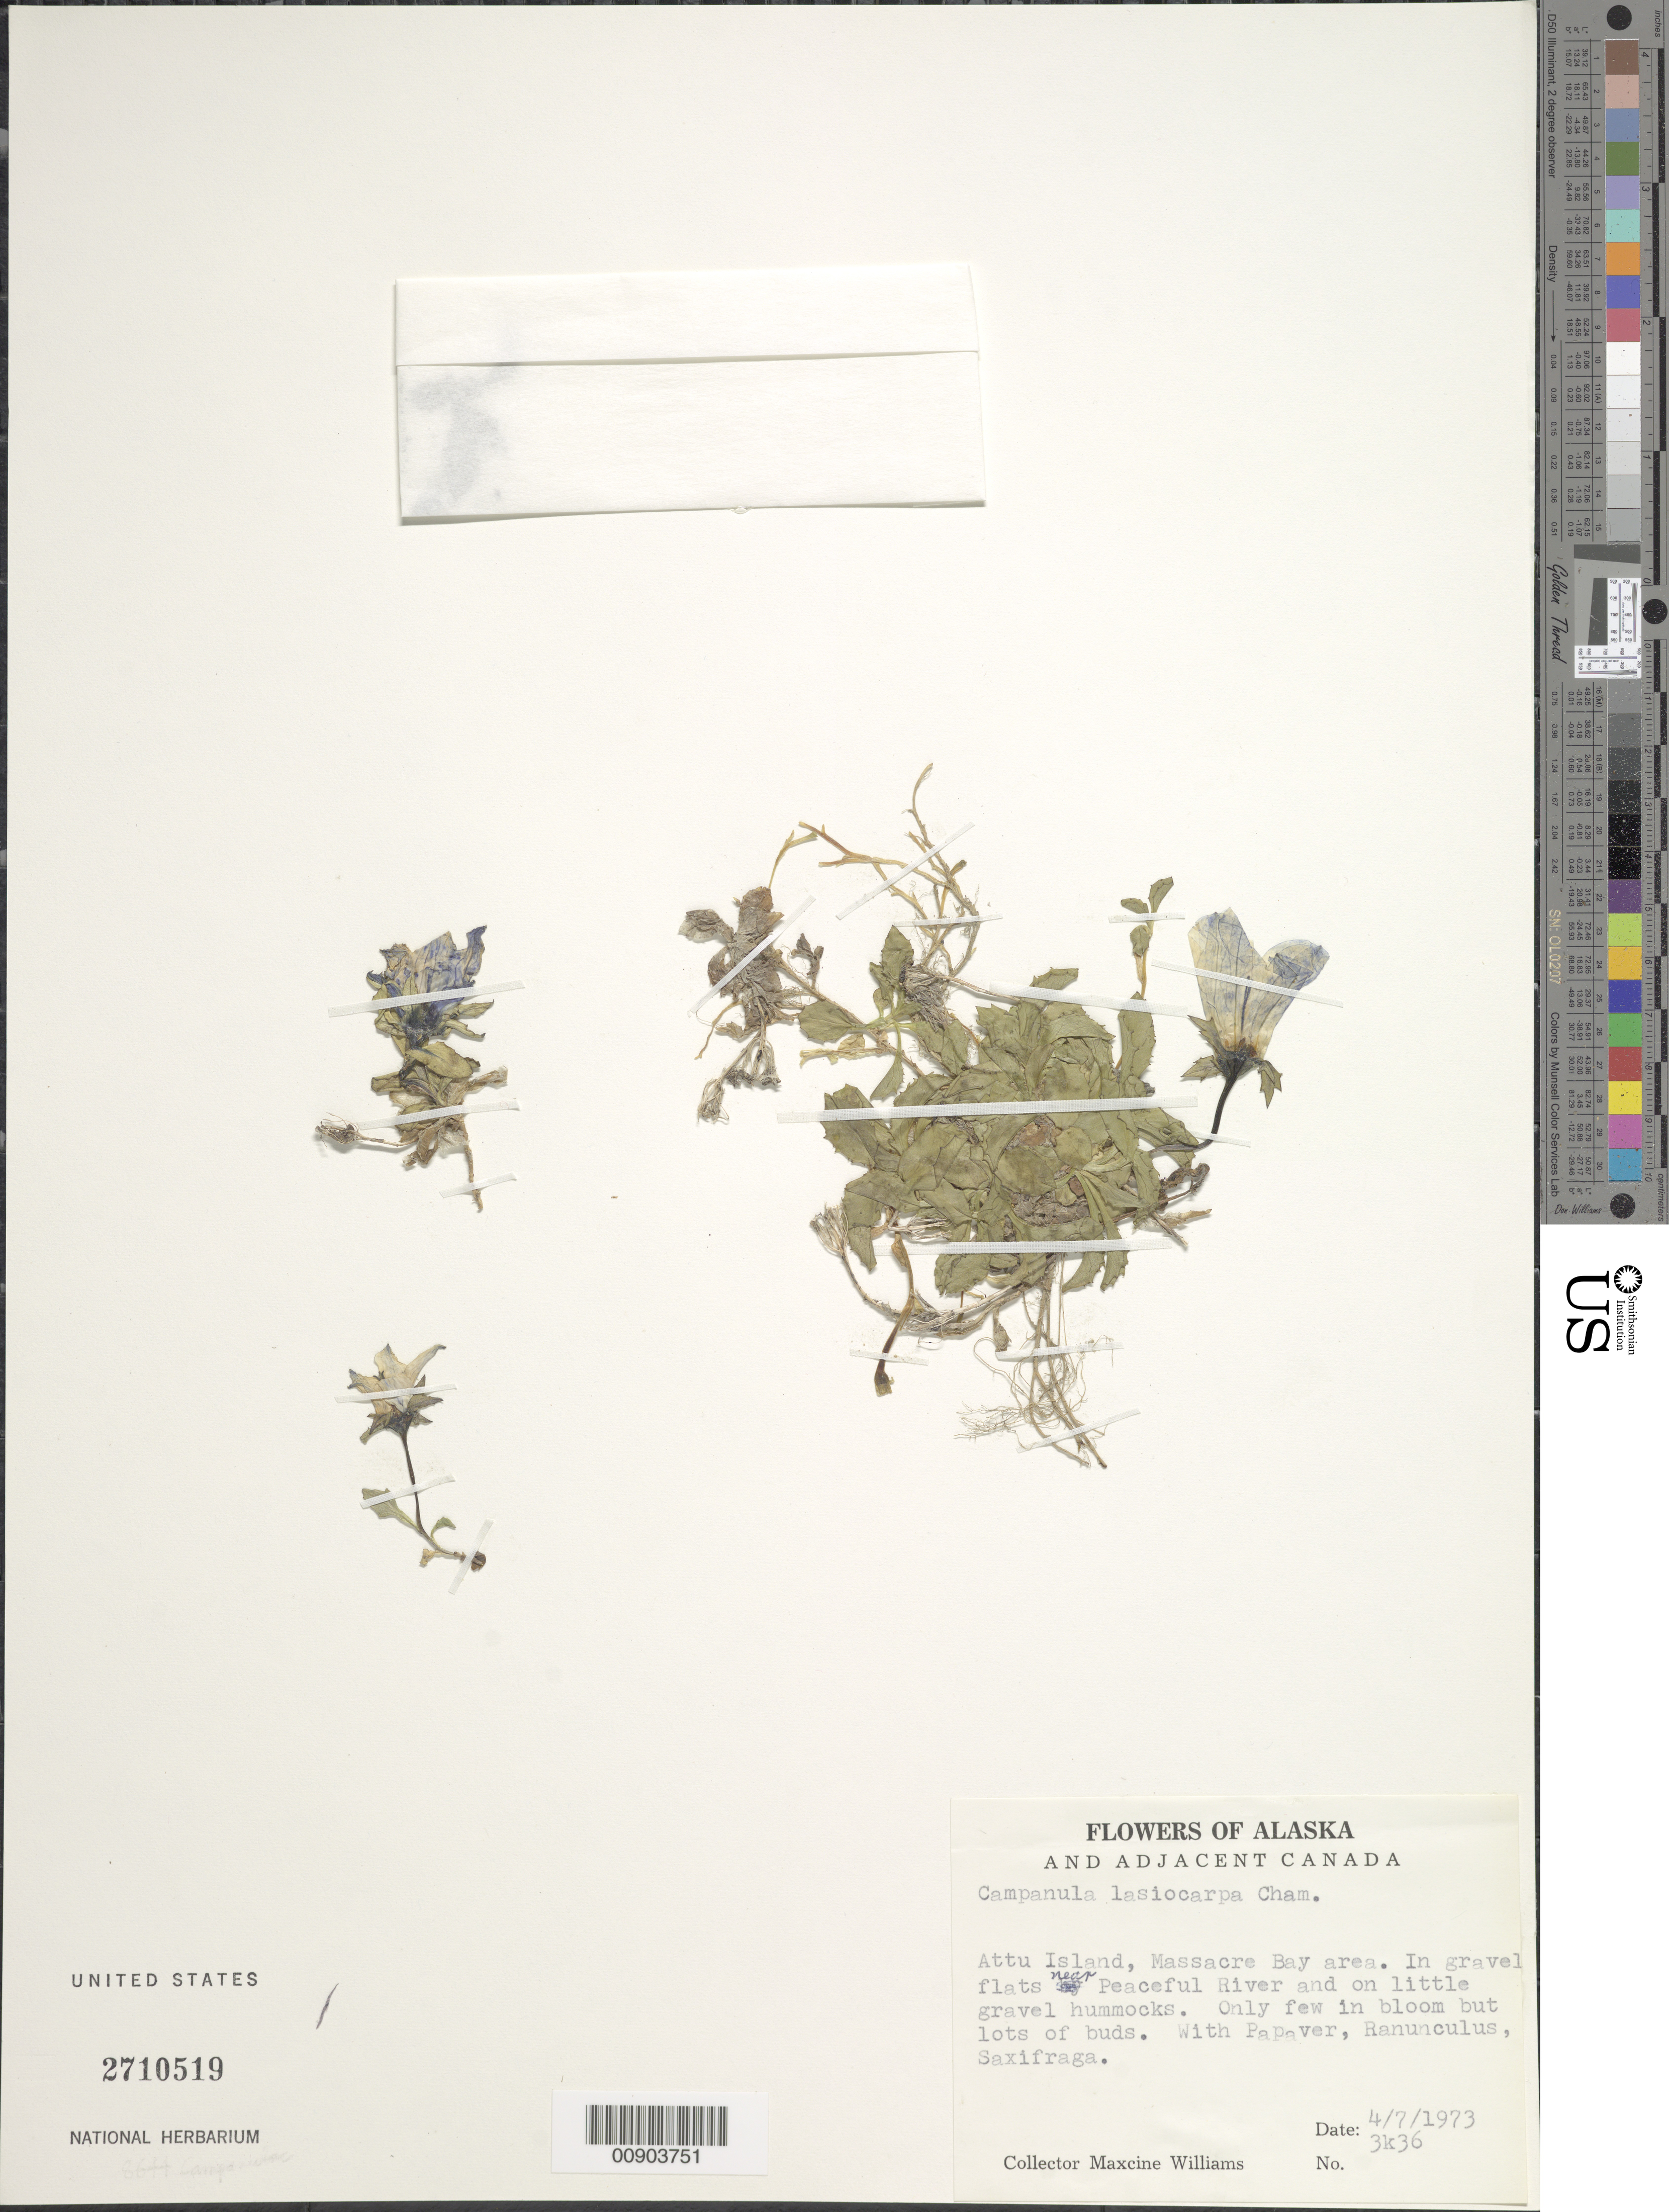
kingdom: Plantae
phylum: Tracheophyta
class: Magnoliopsida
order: Asterales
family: Campanulaceae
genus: Campanula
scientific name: Campanula lasiocarpa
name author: Cham.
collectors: M. Williams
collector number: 3k36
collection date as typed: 04 Jul 1973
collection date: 1973-07-04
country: United States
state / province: Alaska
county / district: Aleutians West Census Area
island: Attu Island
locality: Attu island, Massacre Bay area, near Peaceful River.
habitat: In gravel flats. On little gravel hummocks.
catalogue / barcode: US 2710519